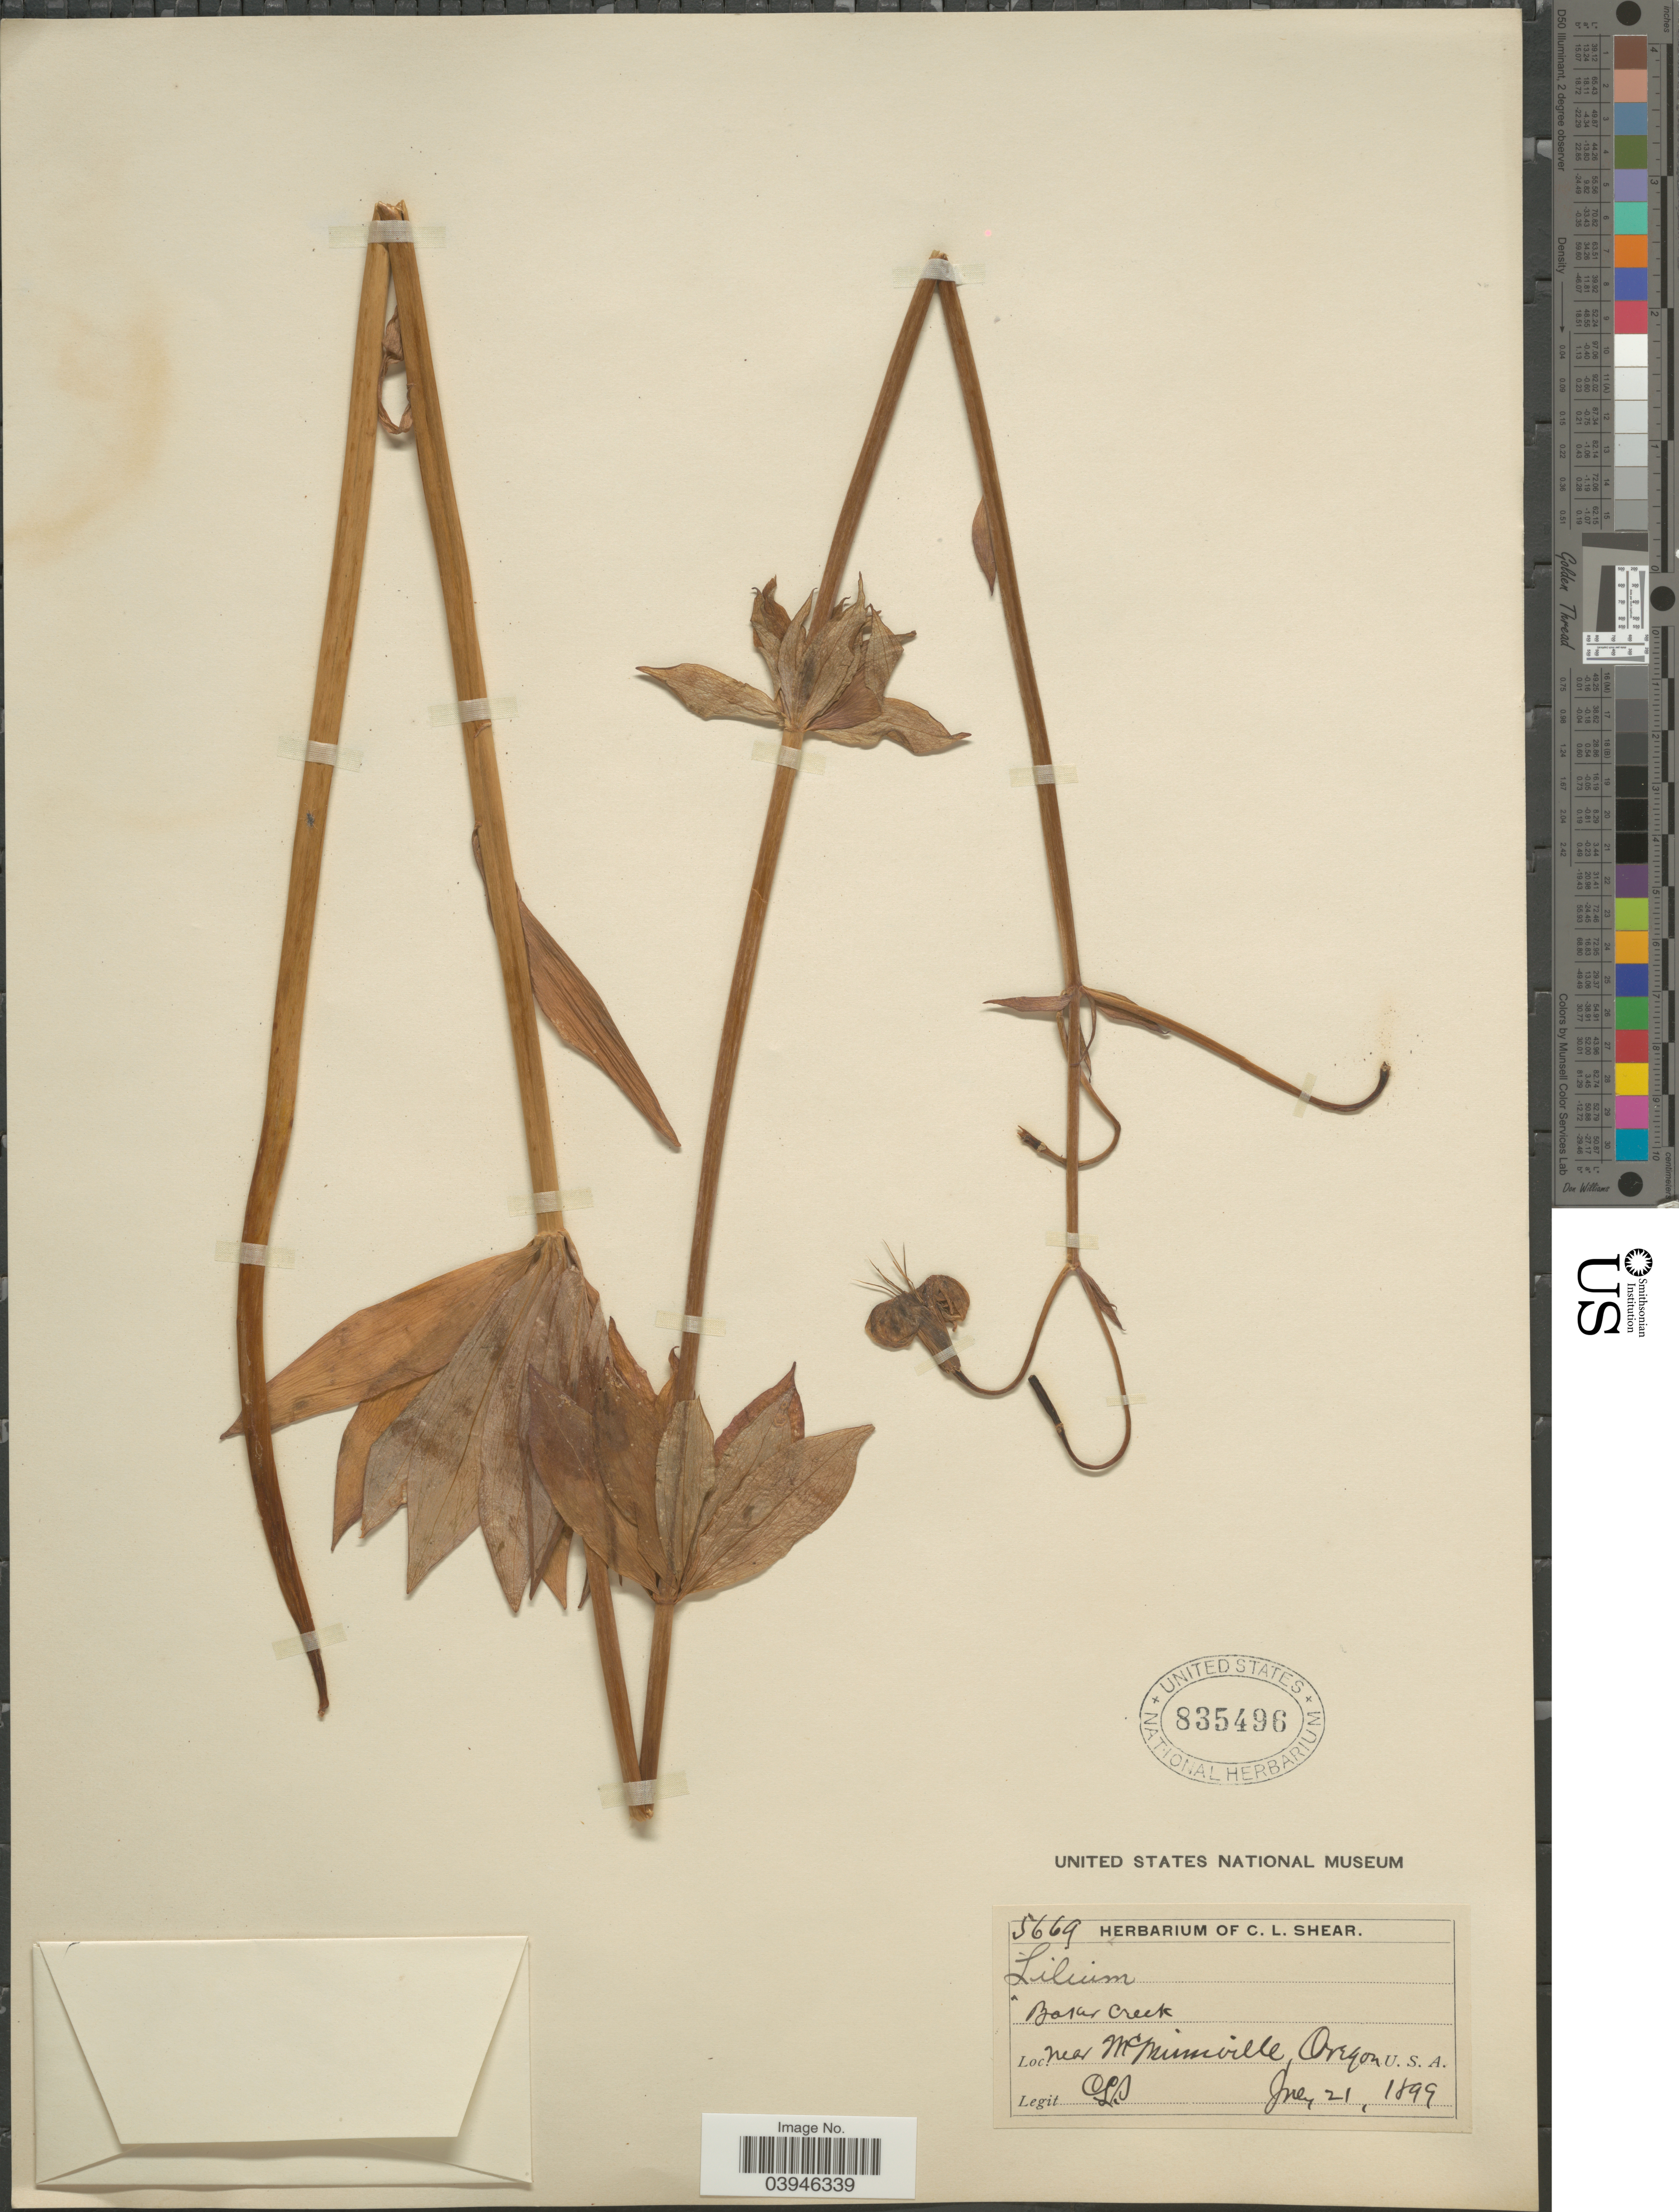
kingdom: Plantae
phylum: Tracheophyta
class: Liliopsida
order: Liliales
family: Liliaceae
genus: Lilium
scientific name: Lilium sp.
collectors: C. L. Shear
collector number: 5669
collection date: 1899-07-21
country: United States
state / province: Oregon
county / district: Baker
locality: Baker Creek. Near McMinnville.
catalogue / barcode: US 835496